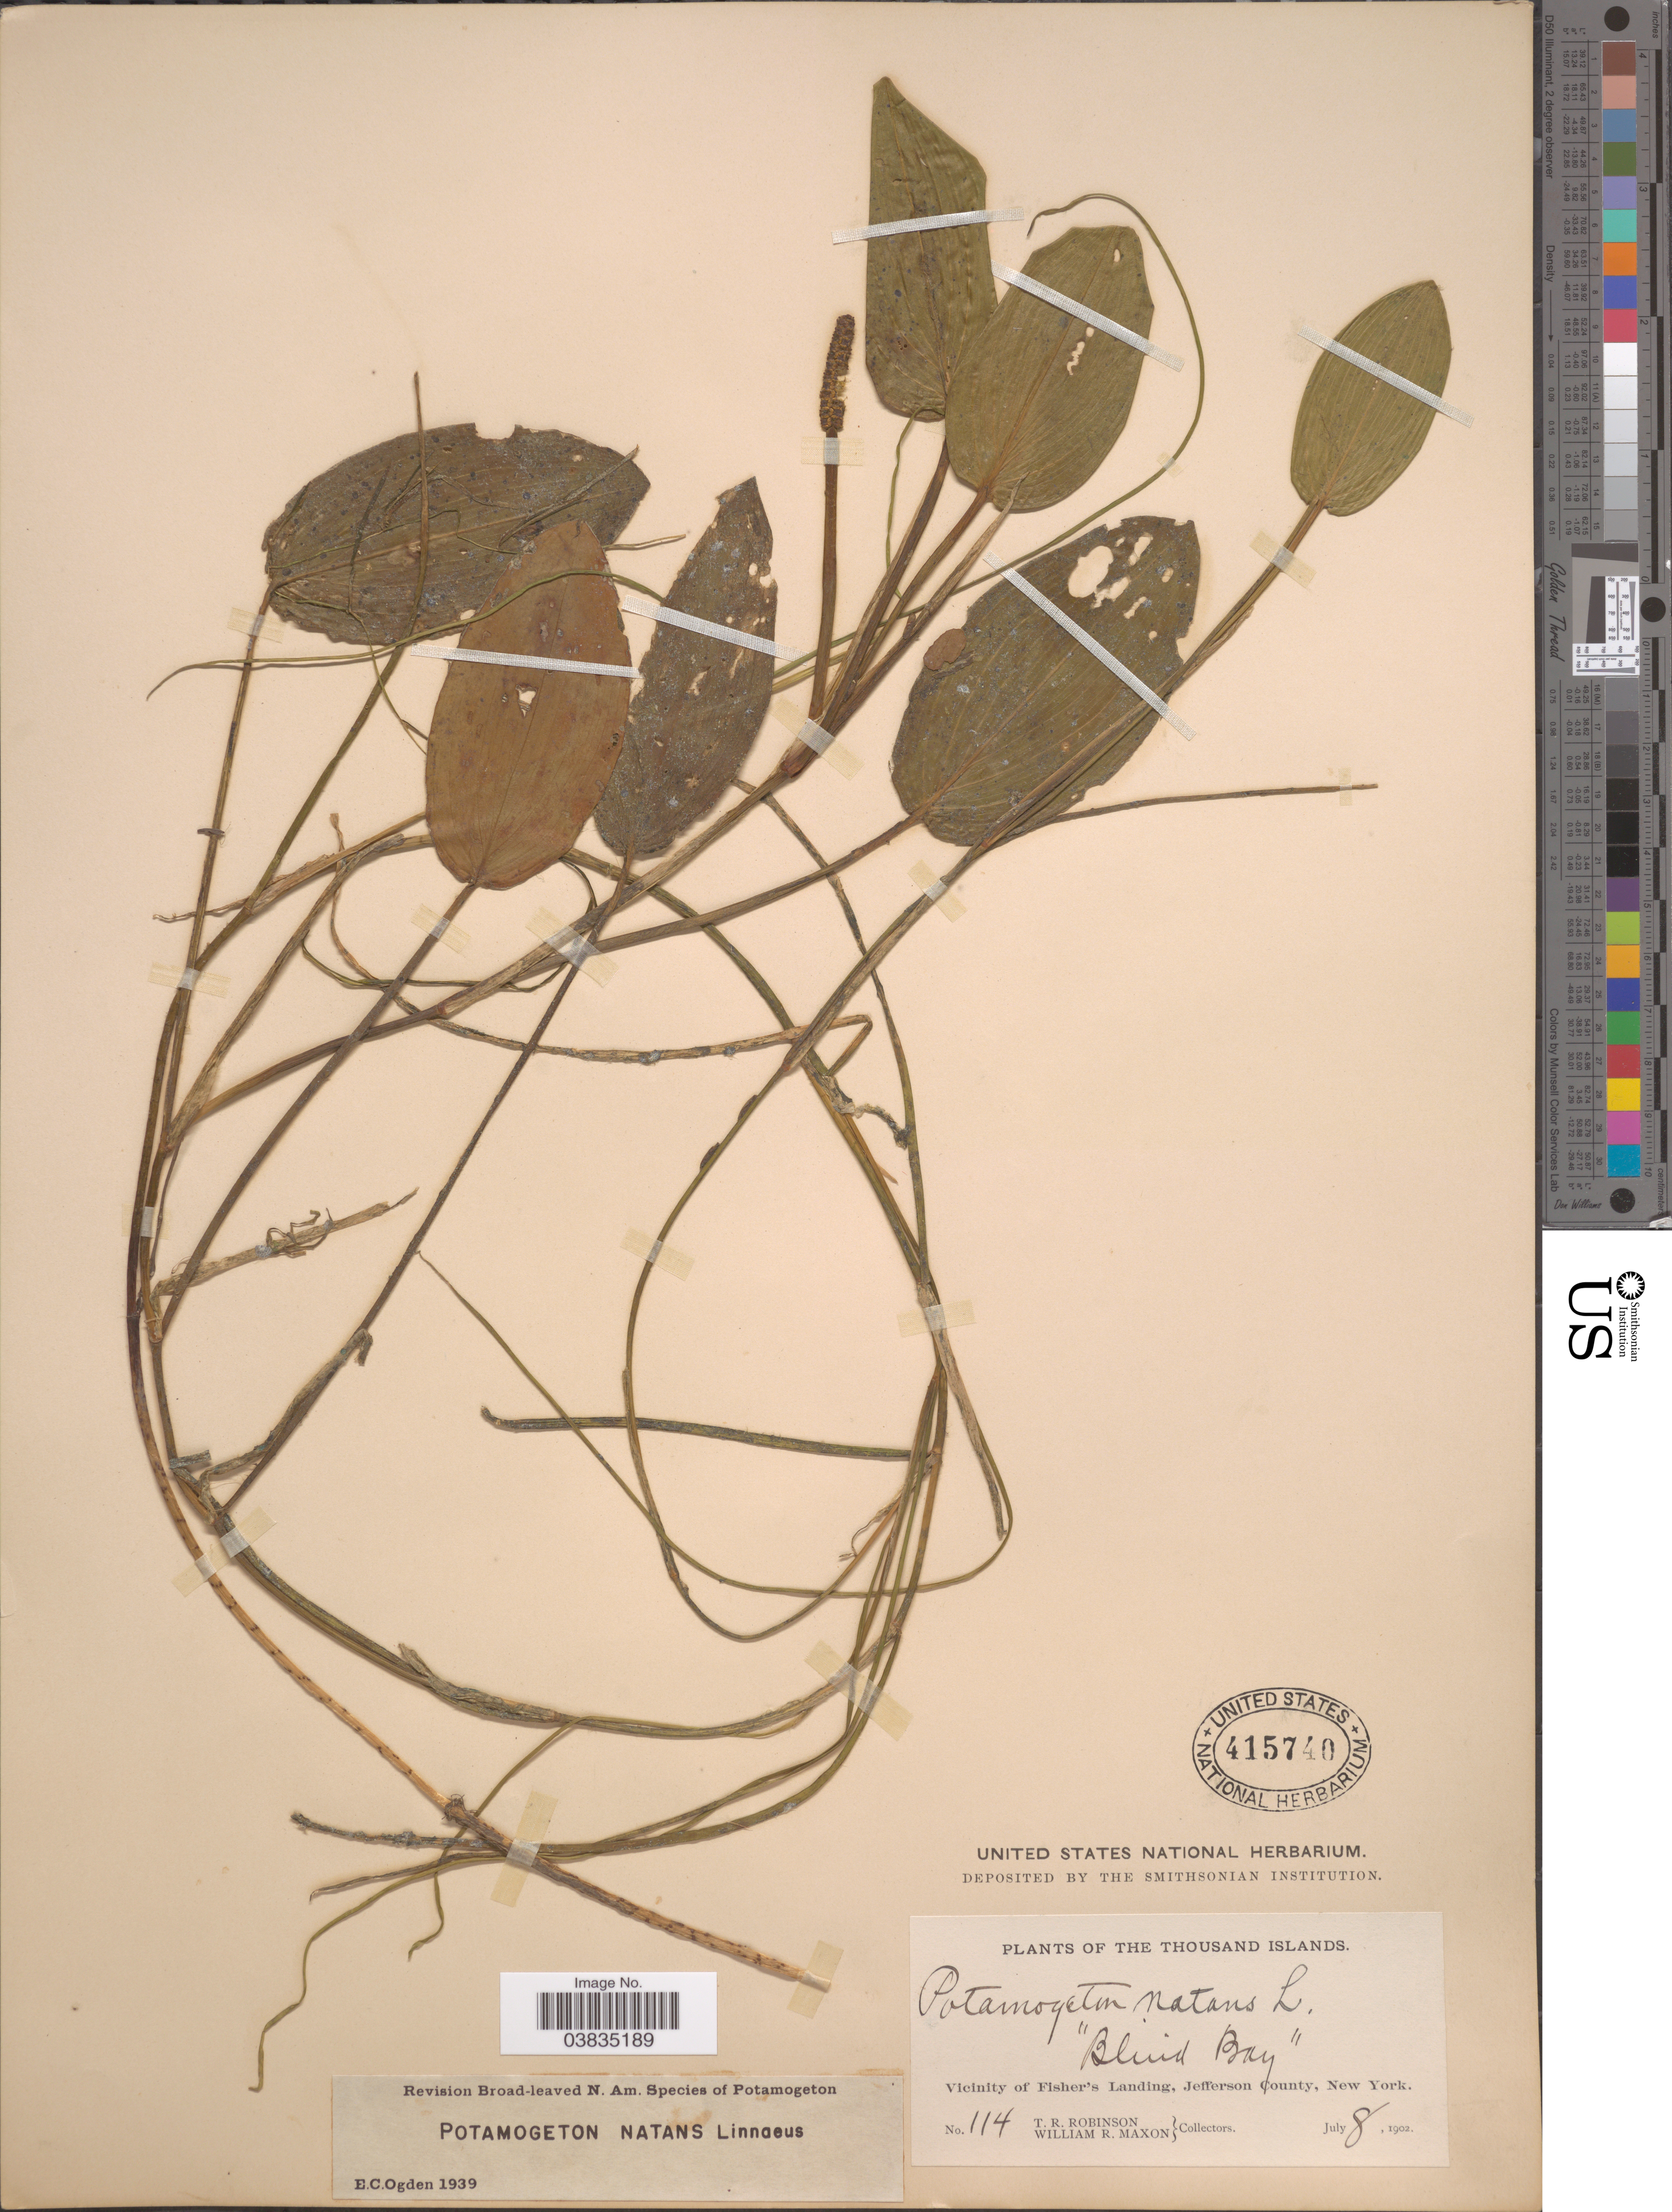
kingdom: Plantae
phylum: Tracheophyta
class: Liliopsida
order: Alismatales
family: Potamogetonaceae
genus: Potamogeton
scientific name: Potamogeton natans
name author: L.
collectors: T. R. Robinson & W. R. Maxon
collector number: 114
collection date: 1902-07-08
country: United States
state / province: New York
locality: The Thousand Islands. "Blind Bay". Vicinity of Fisher's Landing, Jefferson County.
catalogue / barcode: US 415740